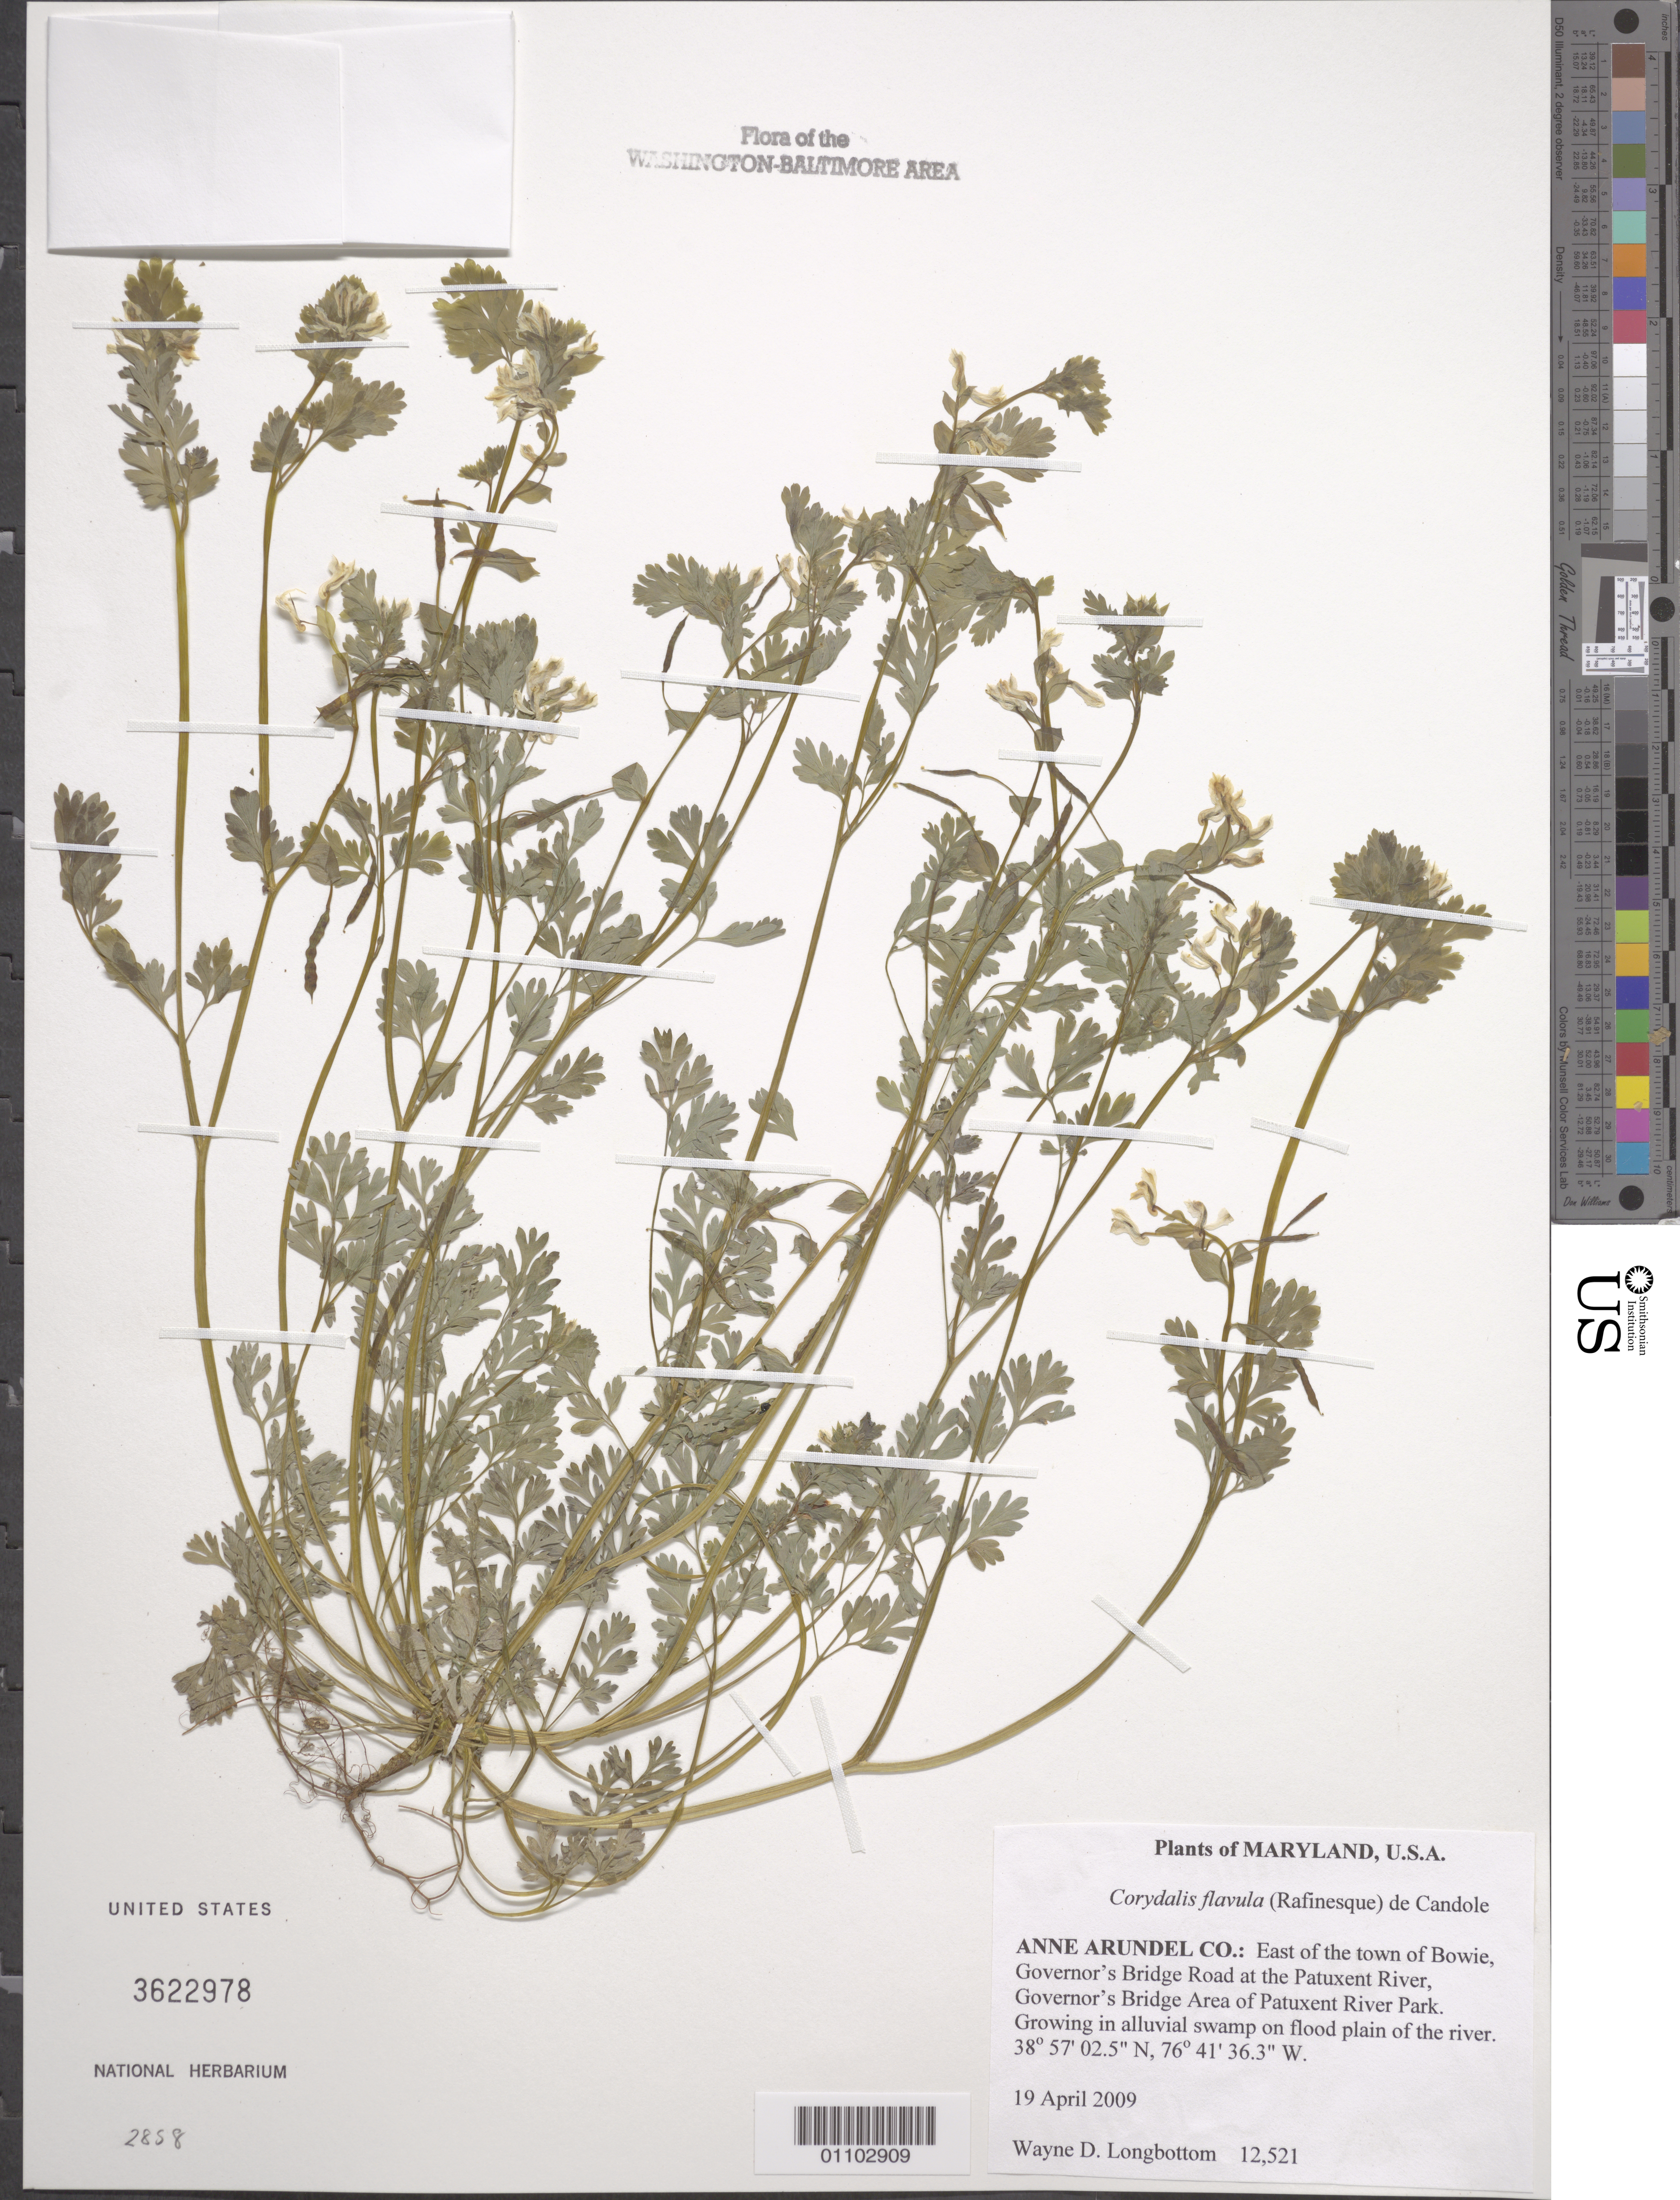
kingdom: Plantae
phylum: Tracheophyta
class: Magnoliopsida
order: Ranunculales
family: Papaveraceae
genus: Corydalis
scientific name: Corydalis flavula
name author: (Raf.) DC.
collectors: W. D. Longbottom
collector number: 12521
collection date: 2009-04-19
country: United States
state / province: Maryland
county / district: Anne Arundel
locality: East of the town of Bowie, Governor's Bridge Road at the Patuxent River, Governor's Bridge Area of Patuxent River Park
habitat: Growing in alluvial swamp on flood plain of the river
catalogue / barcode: US 3622978